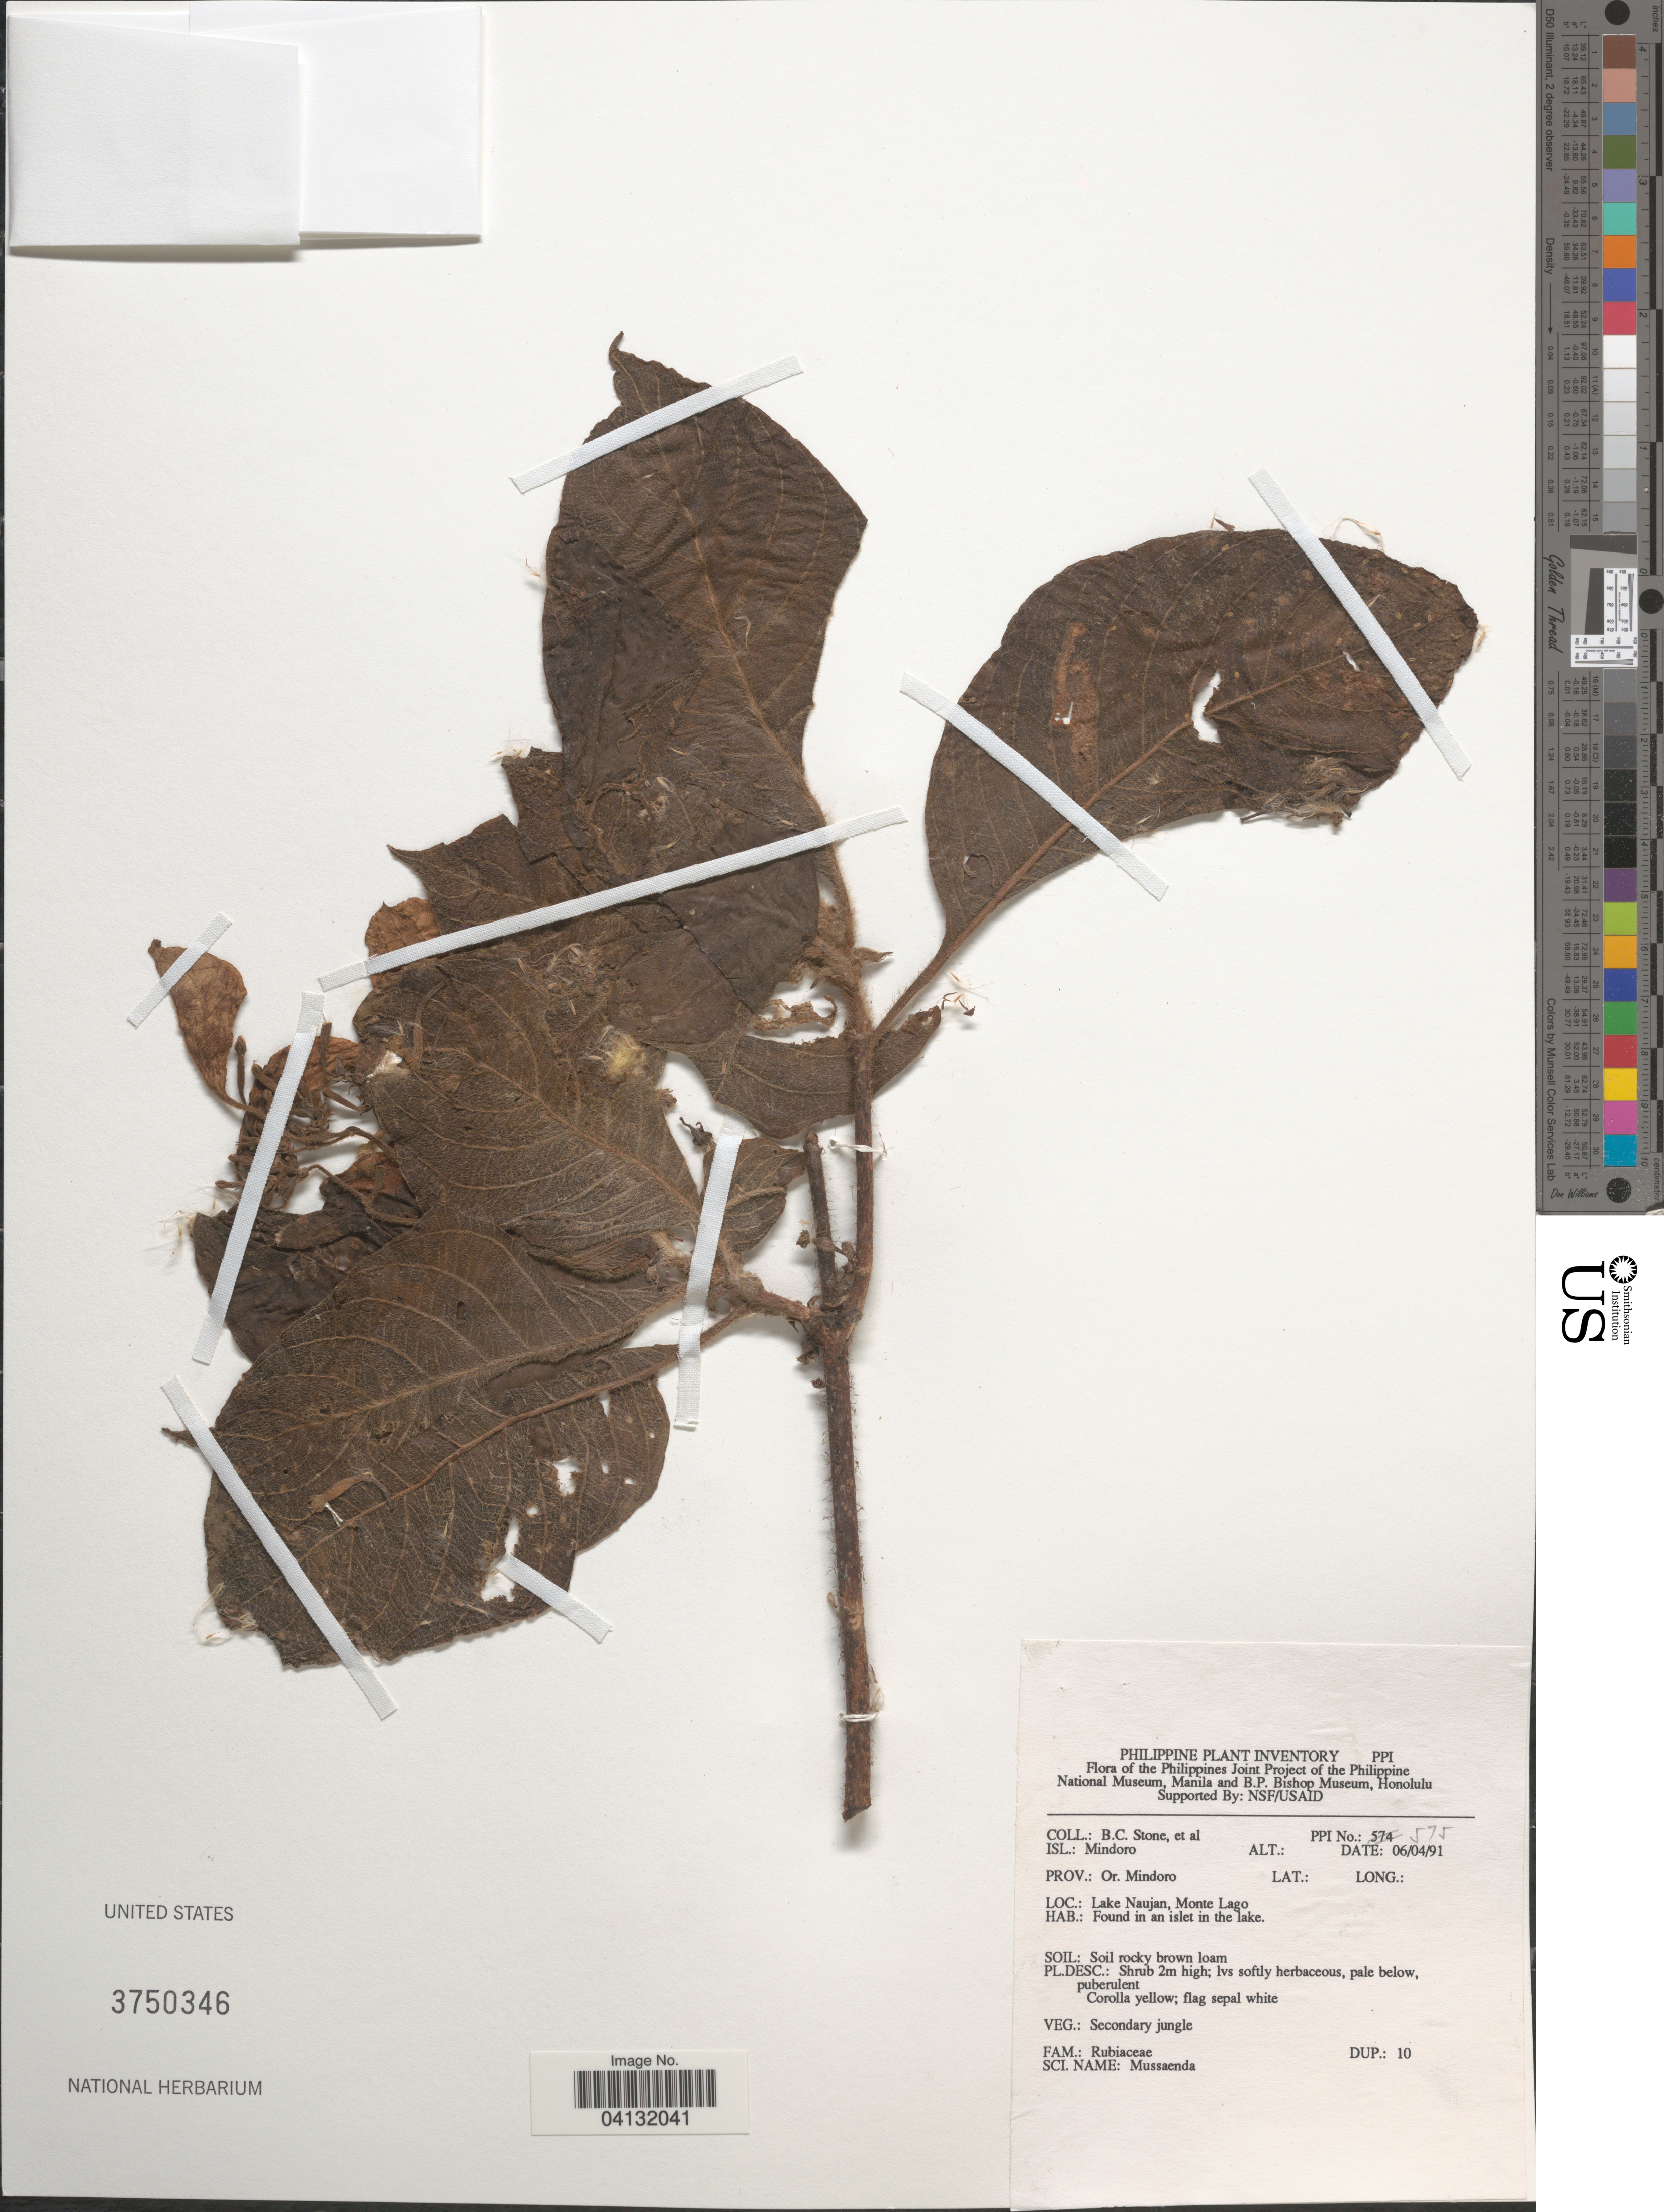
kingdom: Plantae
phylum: Tracheophyta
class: Magnoliopsida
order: Gentianales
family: Rubiaceae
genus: Mussaenda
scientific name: Mussaenda sp.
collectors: B. C. Stone & et al.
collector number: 575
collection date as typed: Transcribed d/m/y: 6/4/91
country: Philippines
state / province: Mimaropa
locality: Isl.: Mindoro. Prov.: Or. Mindoro. Lake Naujan, Monte Lago.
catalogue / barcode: US 3750346